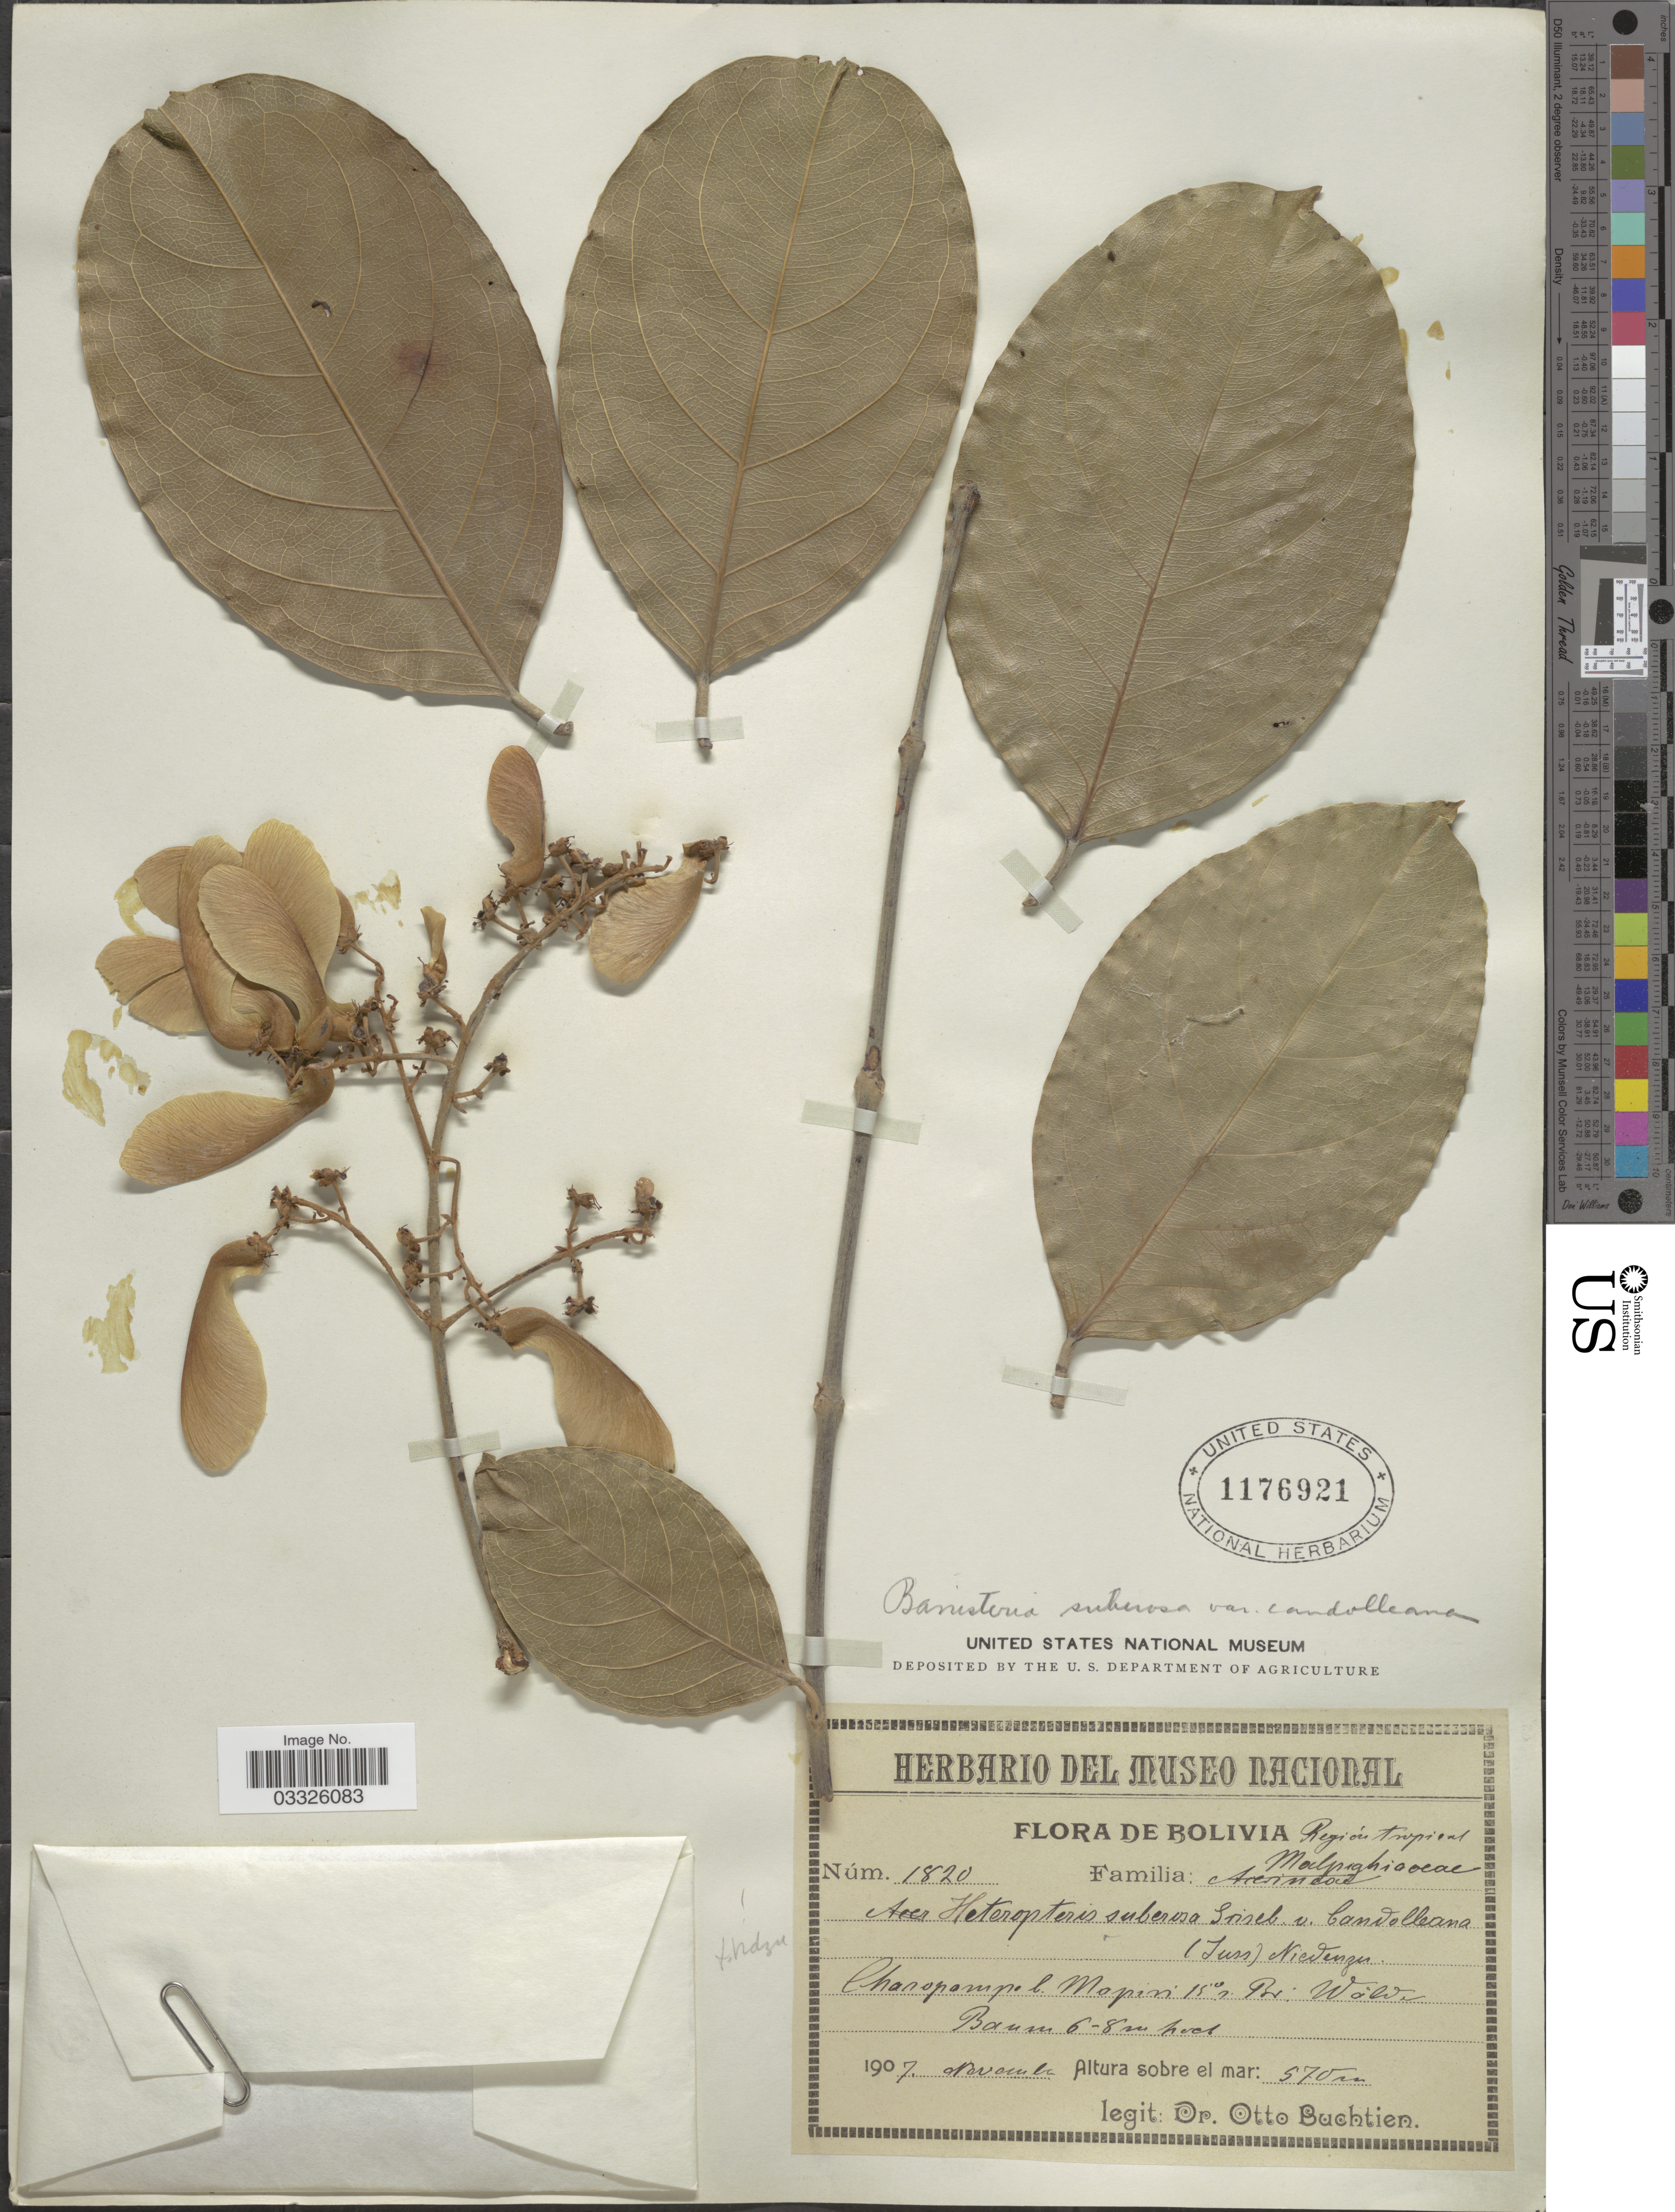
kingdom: Plantae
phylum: Tracheophyta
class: Magnoliopsida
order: Malpighiales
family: Malpighiaceae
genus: Heteropterys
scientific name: Heteropterys suberosa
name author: Griseb.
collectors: O. Buchtien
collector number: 1820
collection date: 1907-11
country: Bolivia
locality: Región tropical. Chanopampa l. Mapiri 15° n. Br.: Walde.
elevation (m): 570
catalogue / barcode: US 1176921